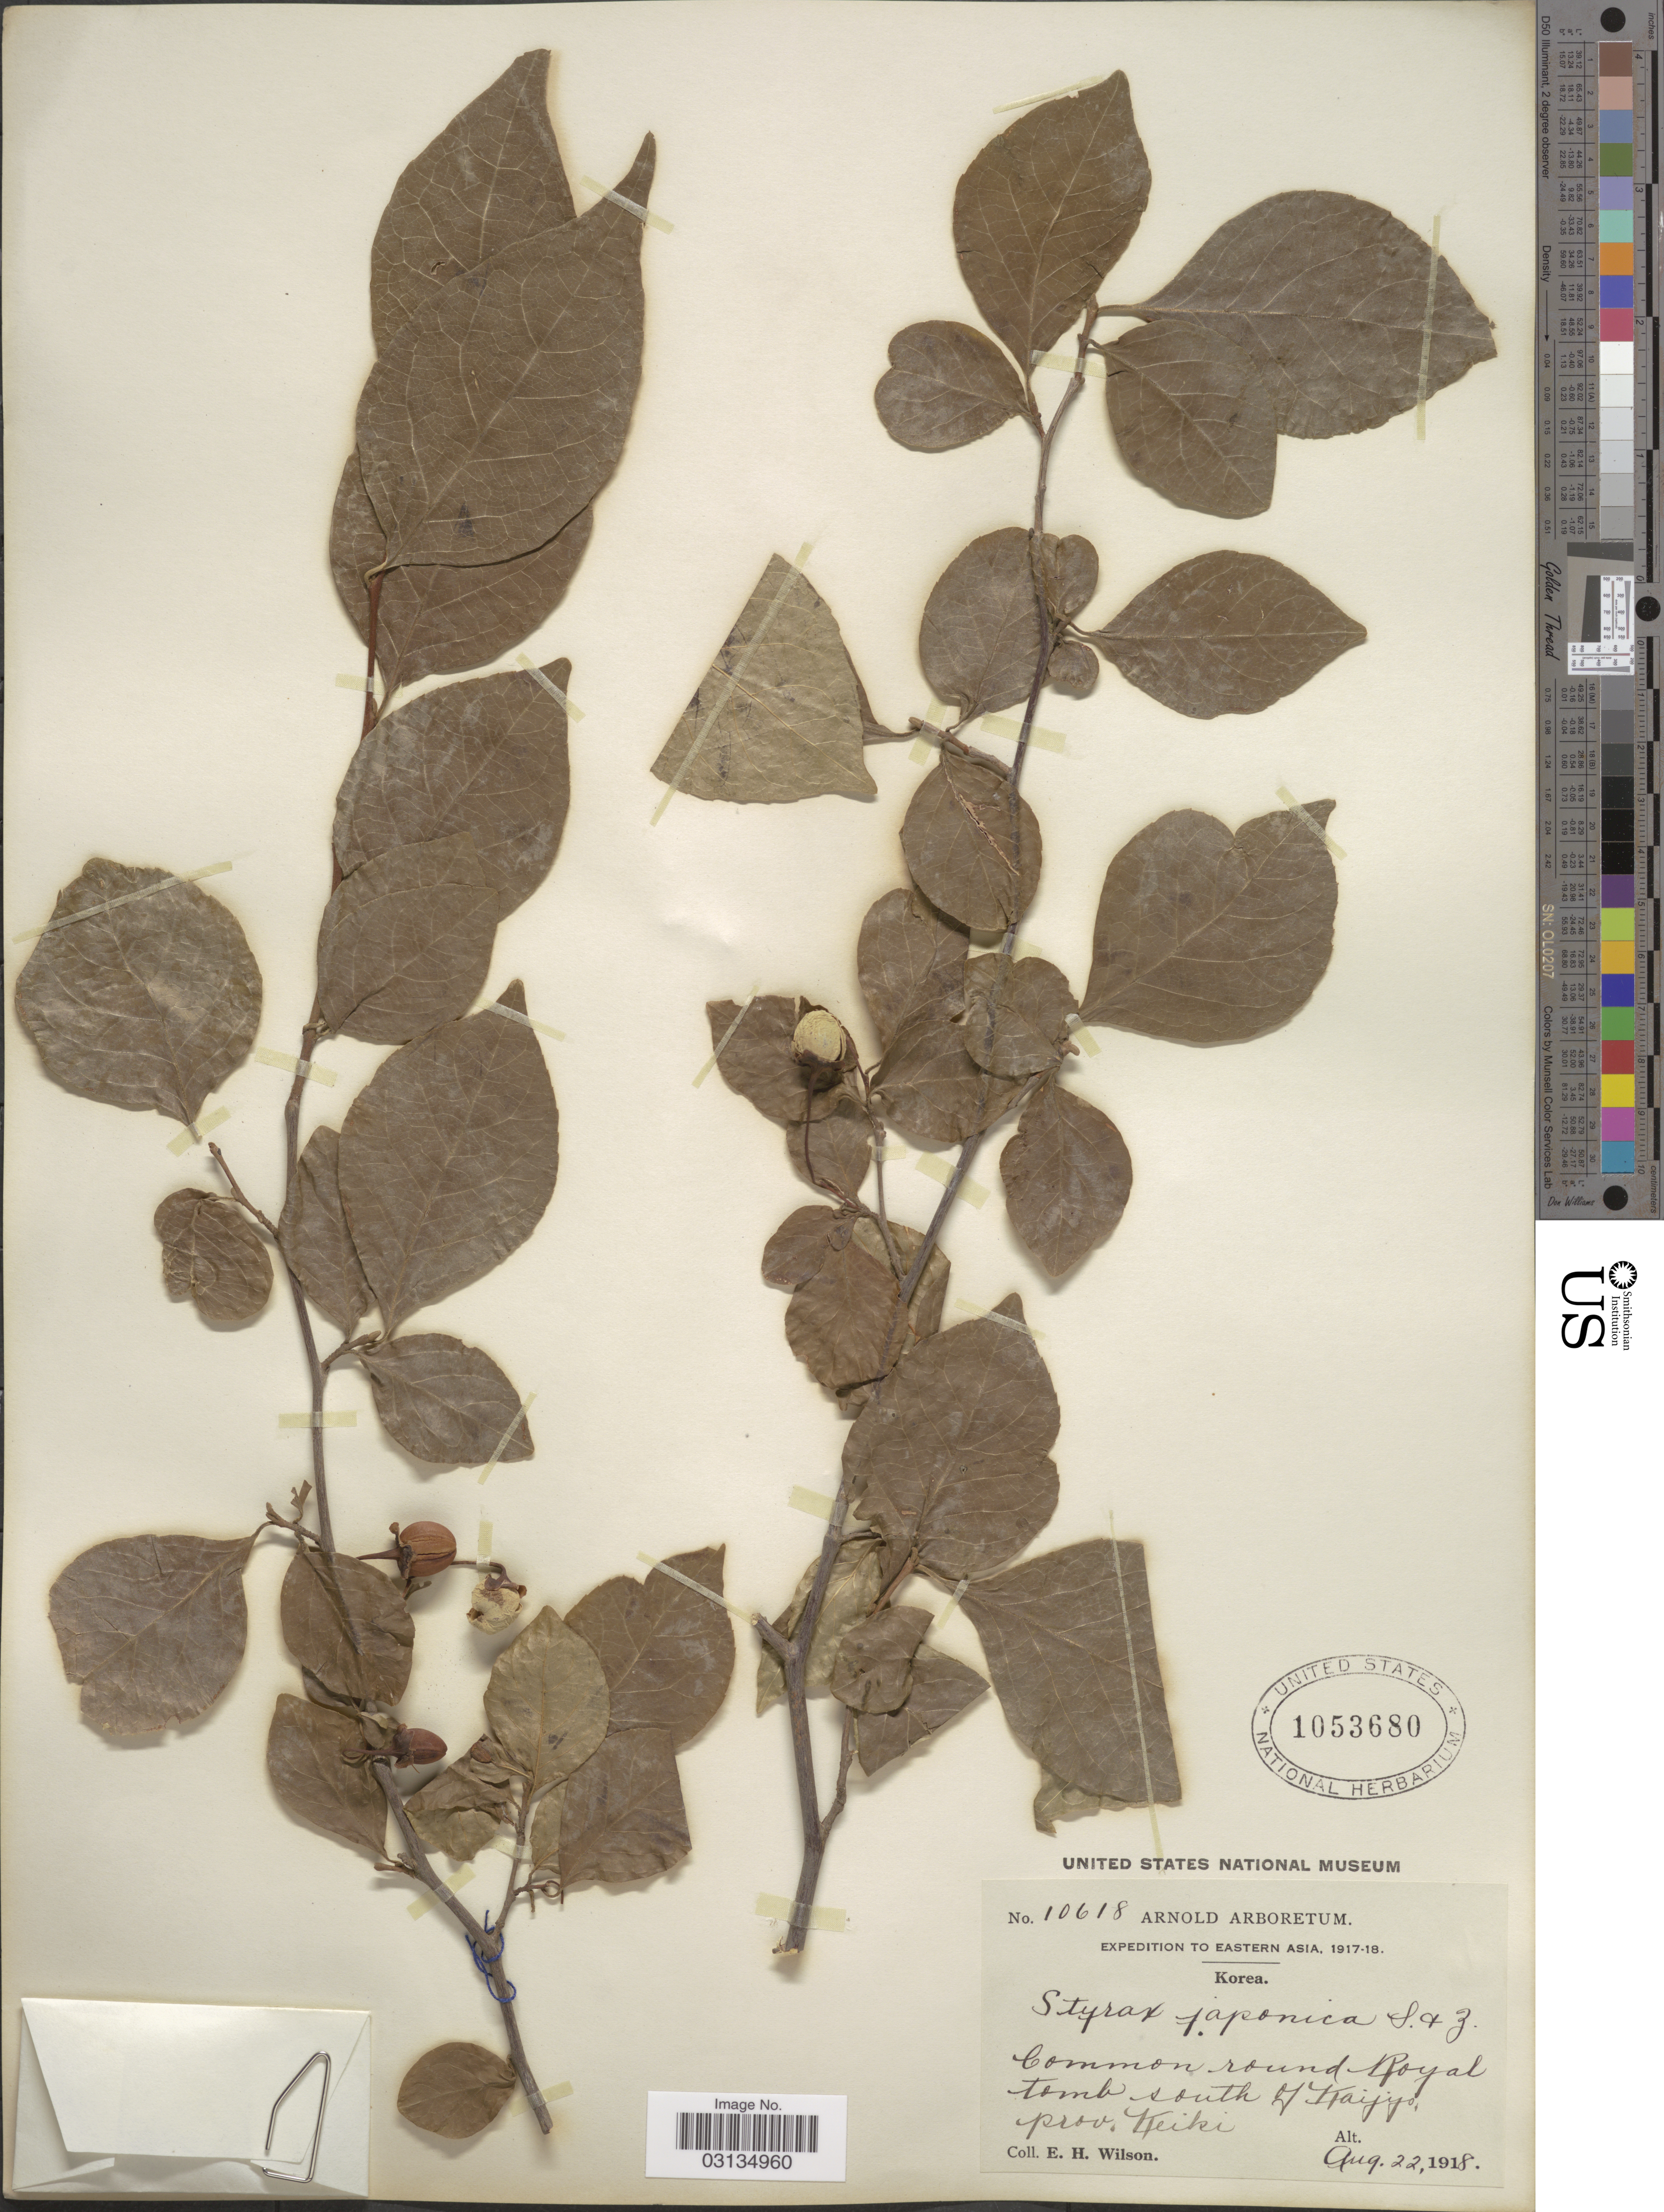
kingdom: Plantae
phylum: Tracheophyta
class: Magnoliopsida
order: Ericales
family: Styracaceae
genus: Styrax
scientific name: Styrax japonicus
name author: Siebold & Zucc.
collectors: E. Wilson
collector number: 10618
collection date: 1918-08-22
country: South Korea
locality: Eastern Asia. Round Royal tomb south of Kaijyo, Prov. Keiki.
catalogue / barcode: US 1053680